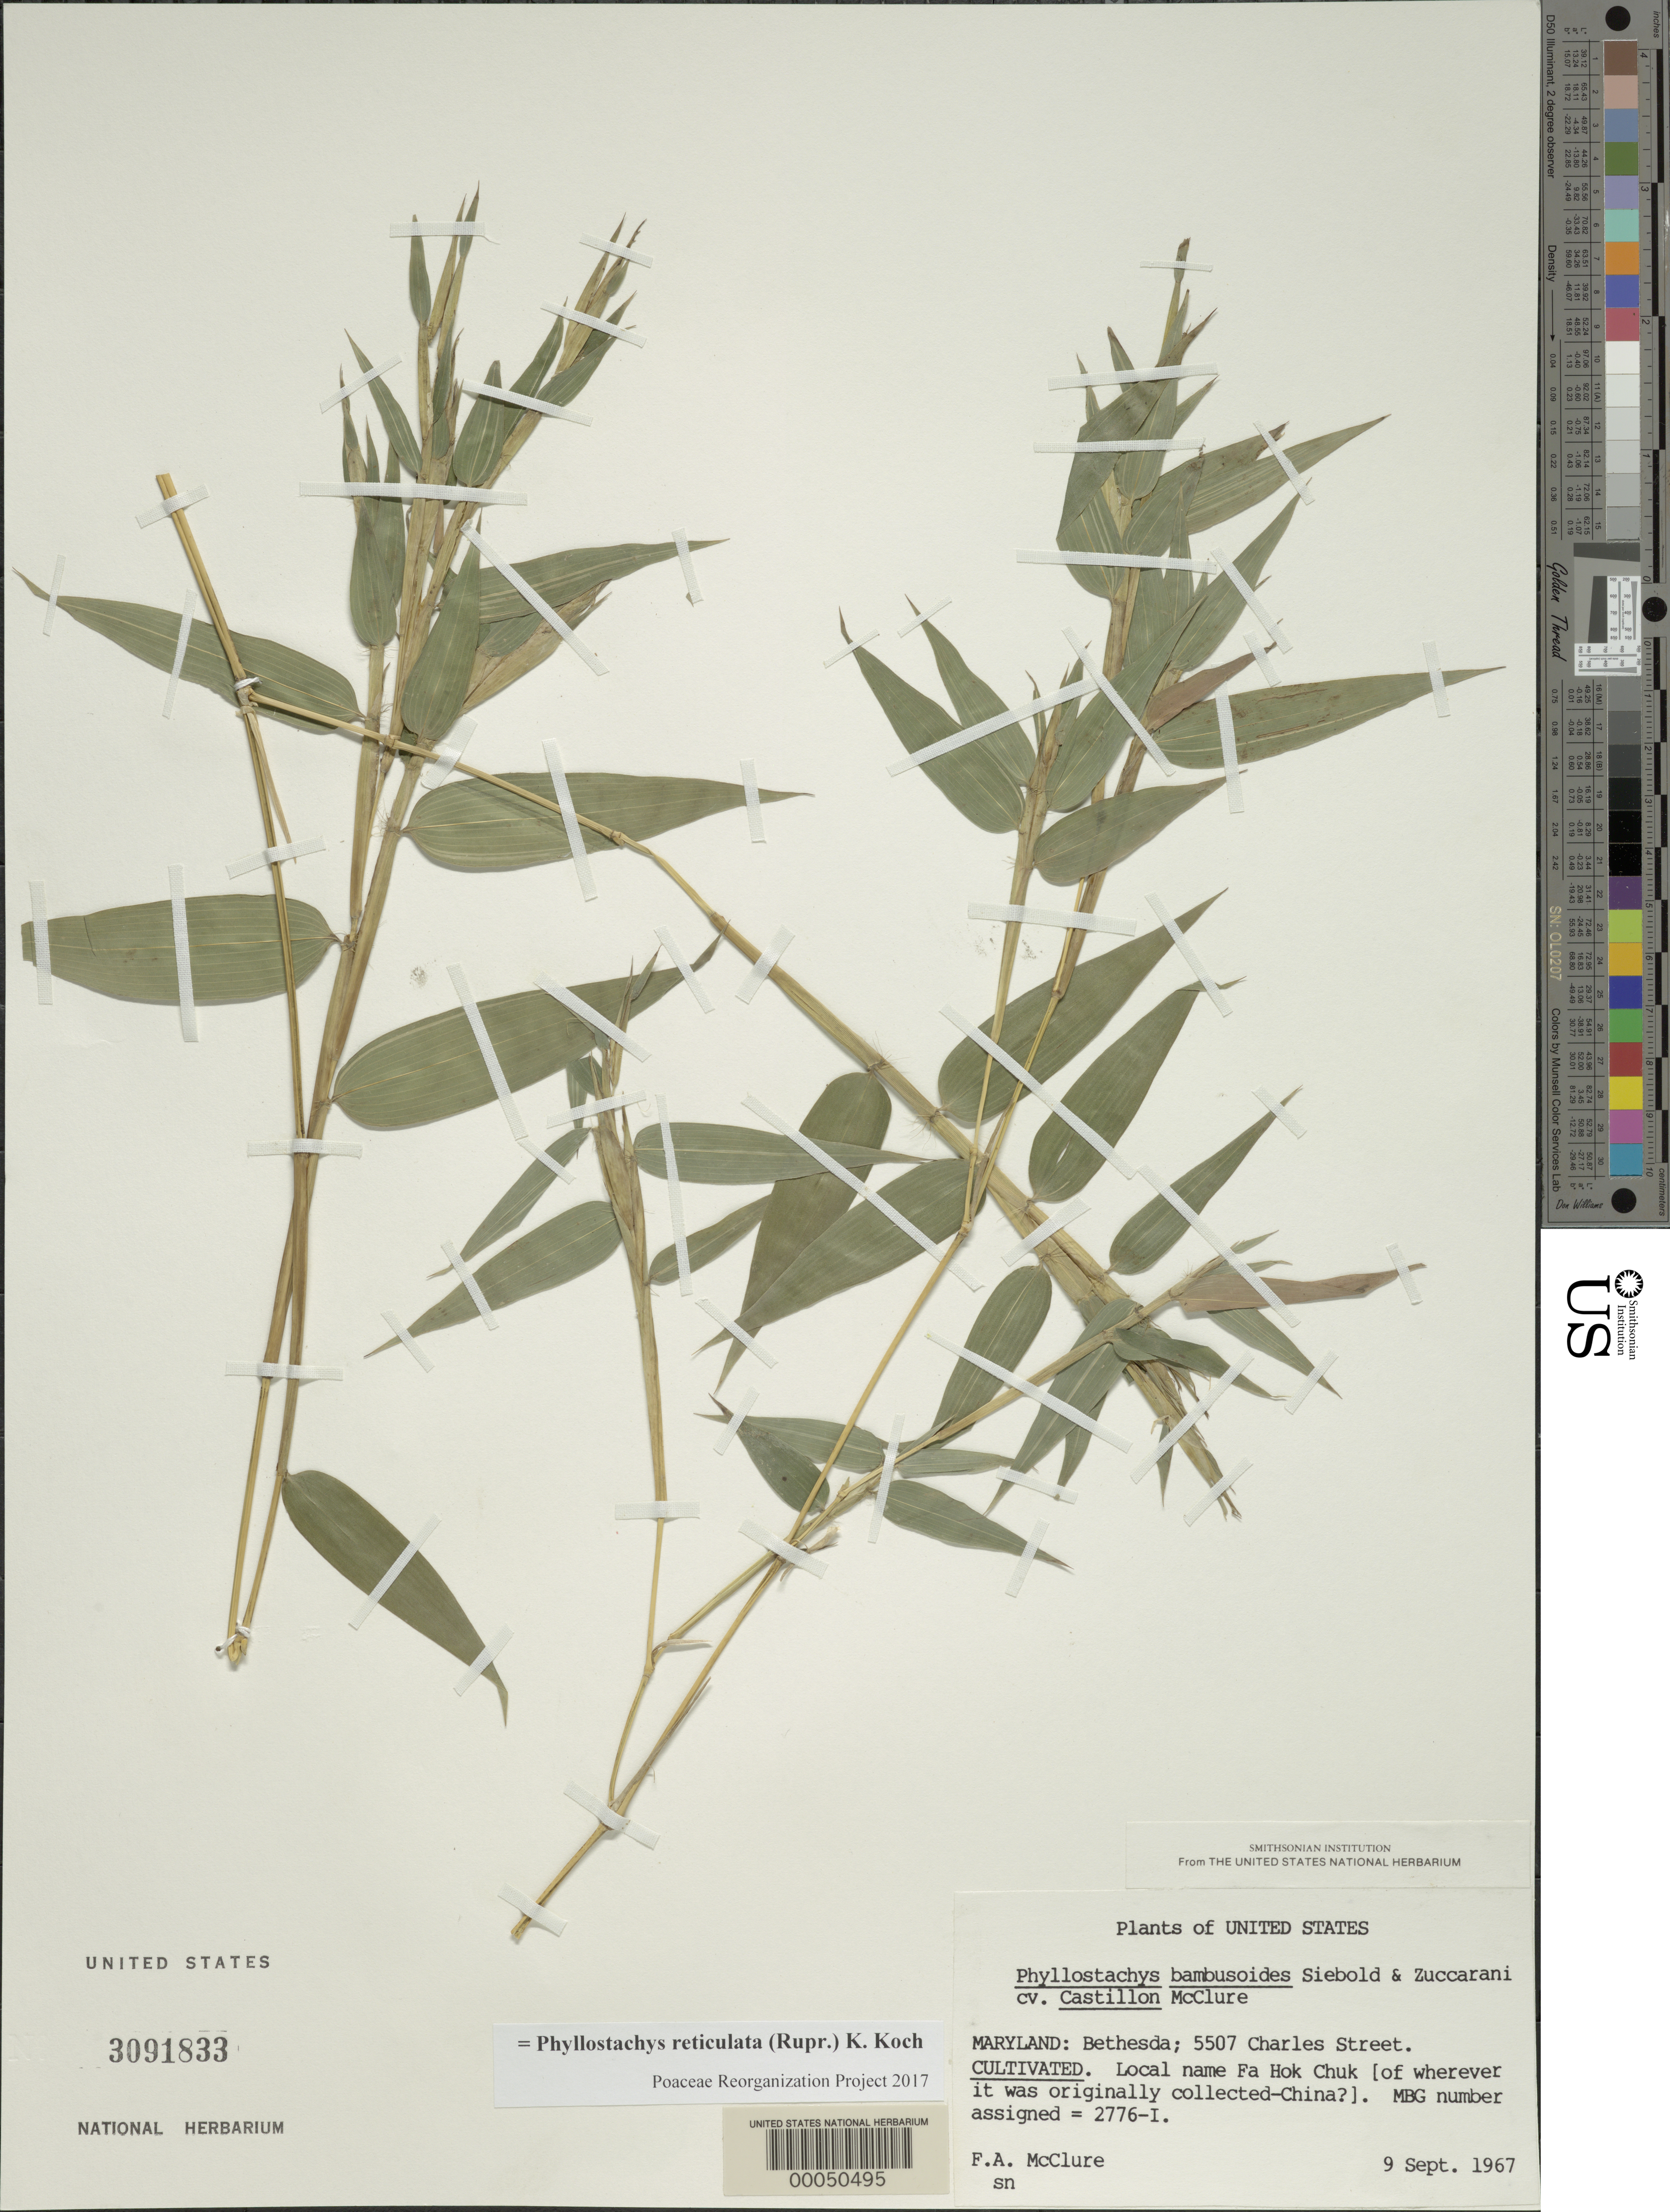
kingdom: Plantae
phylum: Tracheophyta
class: Liliopsida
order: Poales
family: Poaceae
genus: Phyllostachys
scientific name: Phyllostachys reticulata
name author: (Rupr.) K. Koch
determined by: Poaceae Reorganization Project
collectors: F. A. McClure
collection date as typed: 09 Sep 1967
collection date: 1967-09-09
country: United States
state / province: Maryland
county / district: Montgomery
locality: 5507 Charles Street, Bethesda (McClure's garden)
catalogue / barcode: US 3091833